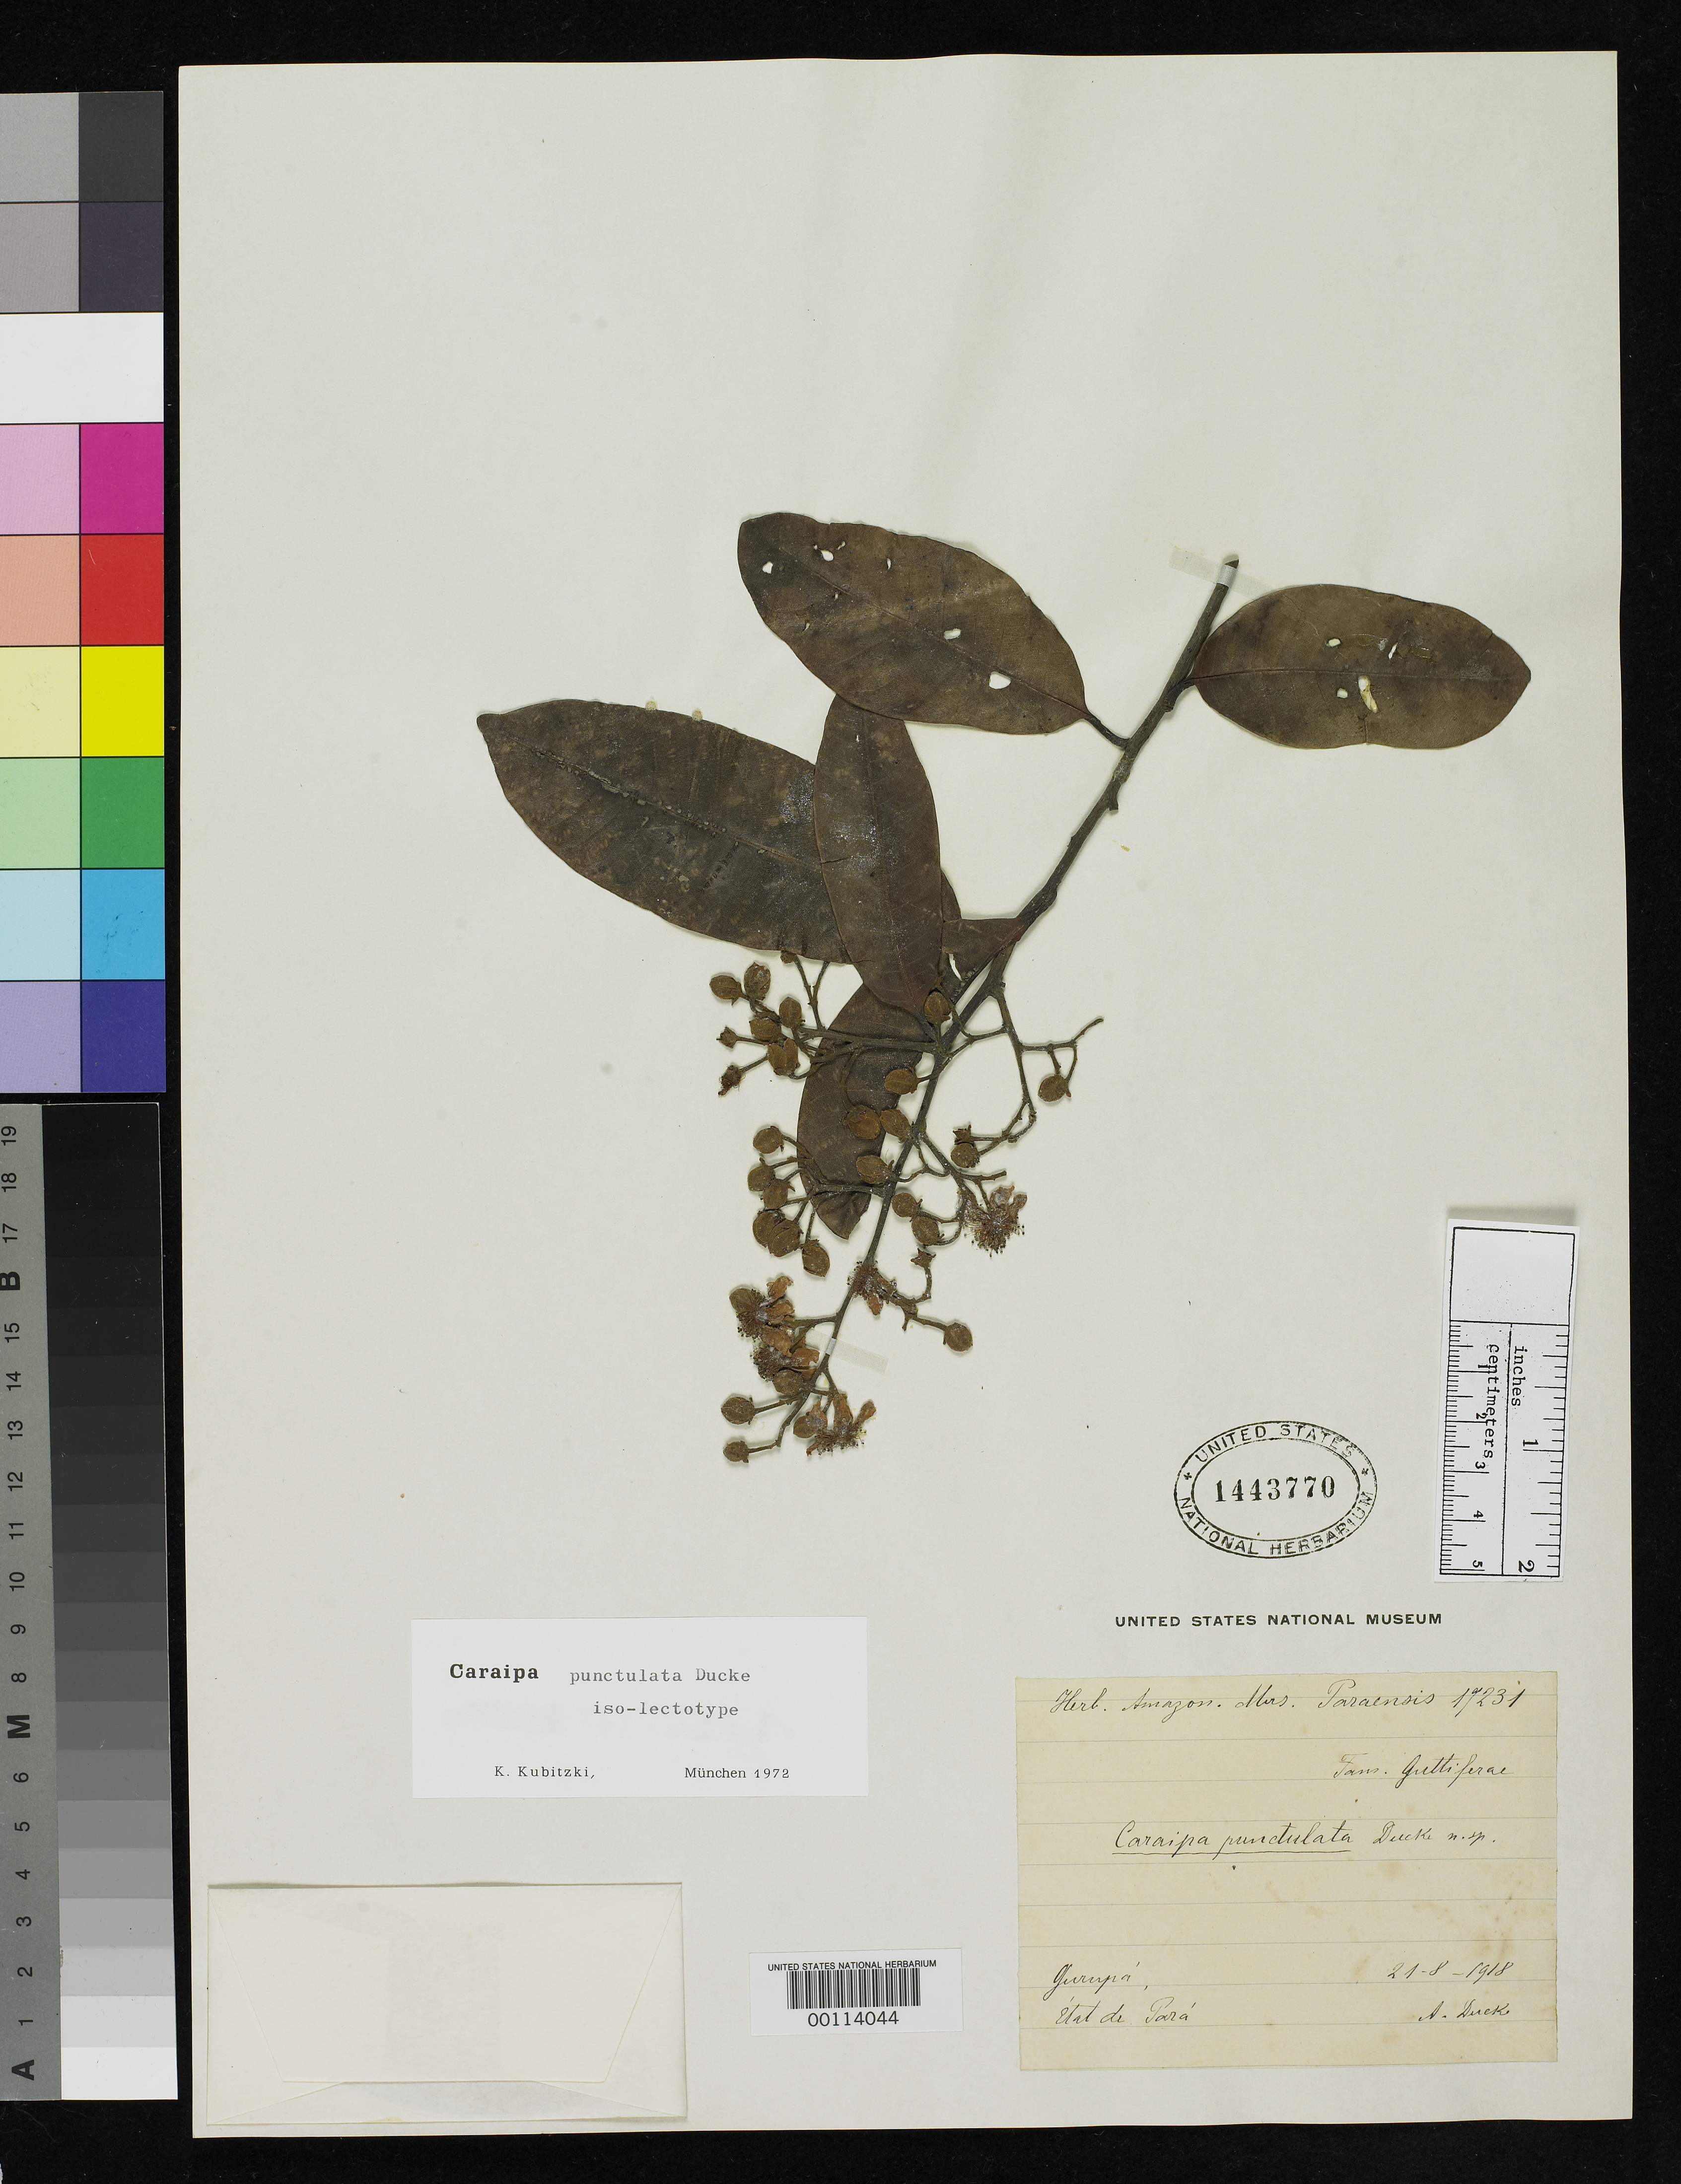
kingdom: Plantae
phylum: Tracheophyta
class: Magnoliopsida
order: Malpighiales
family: Calophyllaceae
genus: Caraipa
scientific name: Caraipa punctulata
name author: Ducke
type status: Isosyntype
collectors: A. Ducke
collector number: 17231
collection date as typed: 21 Aug 1918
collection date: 1918-08-21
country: Brazil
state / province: Minas Gerais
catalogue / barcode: US 1443770